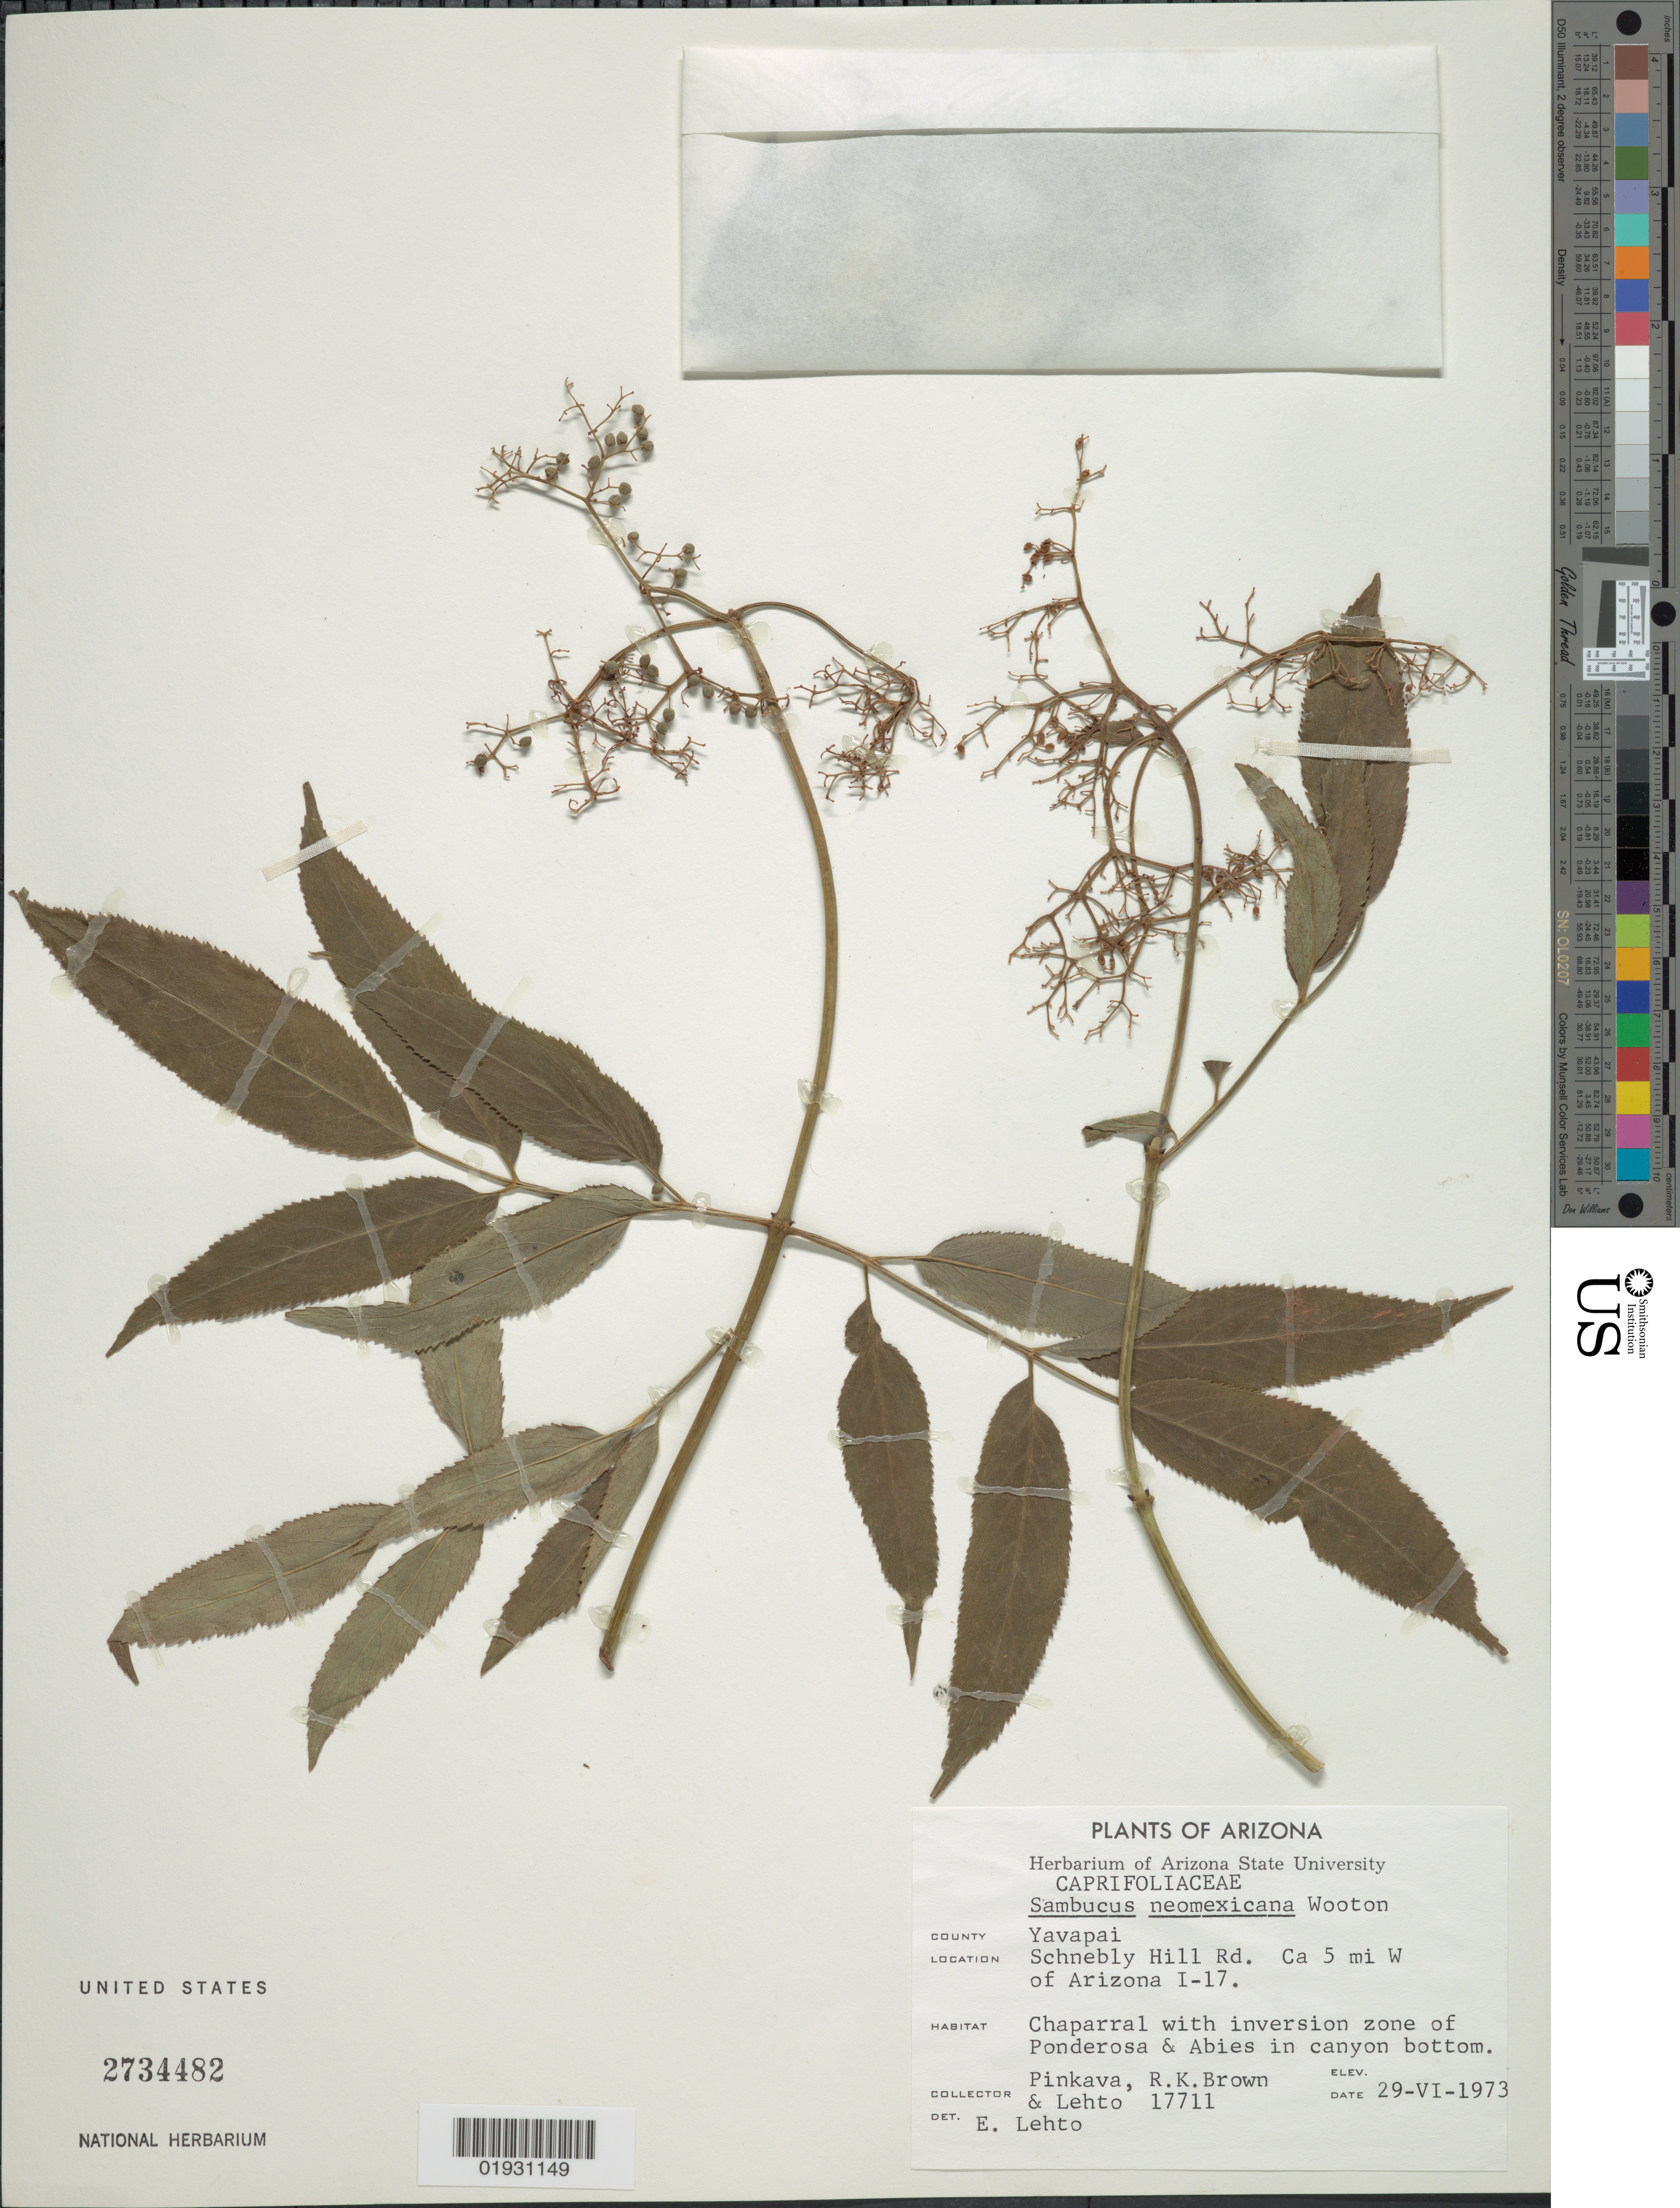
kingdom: Plantae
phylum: Tracheophyta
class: Magnoliopsida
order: Dipsacales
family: Viburnaceae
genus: Sambucus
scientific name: Sambucus neo-mexicana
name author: Wooton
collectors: -. Lehto, R. K. Brown & -. Lehto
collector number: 17711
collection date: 1973-06-29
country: United States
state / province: Arizona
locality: County Yavapai. Schnebly Hill Rd. Ca 5 mi W of Arizona I-17.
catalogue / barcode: US 2734482